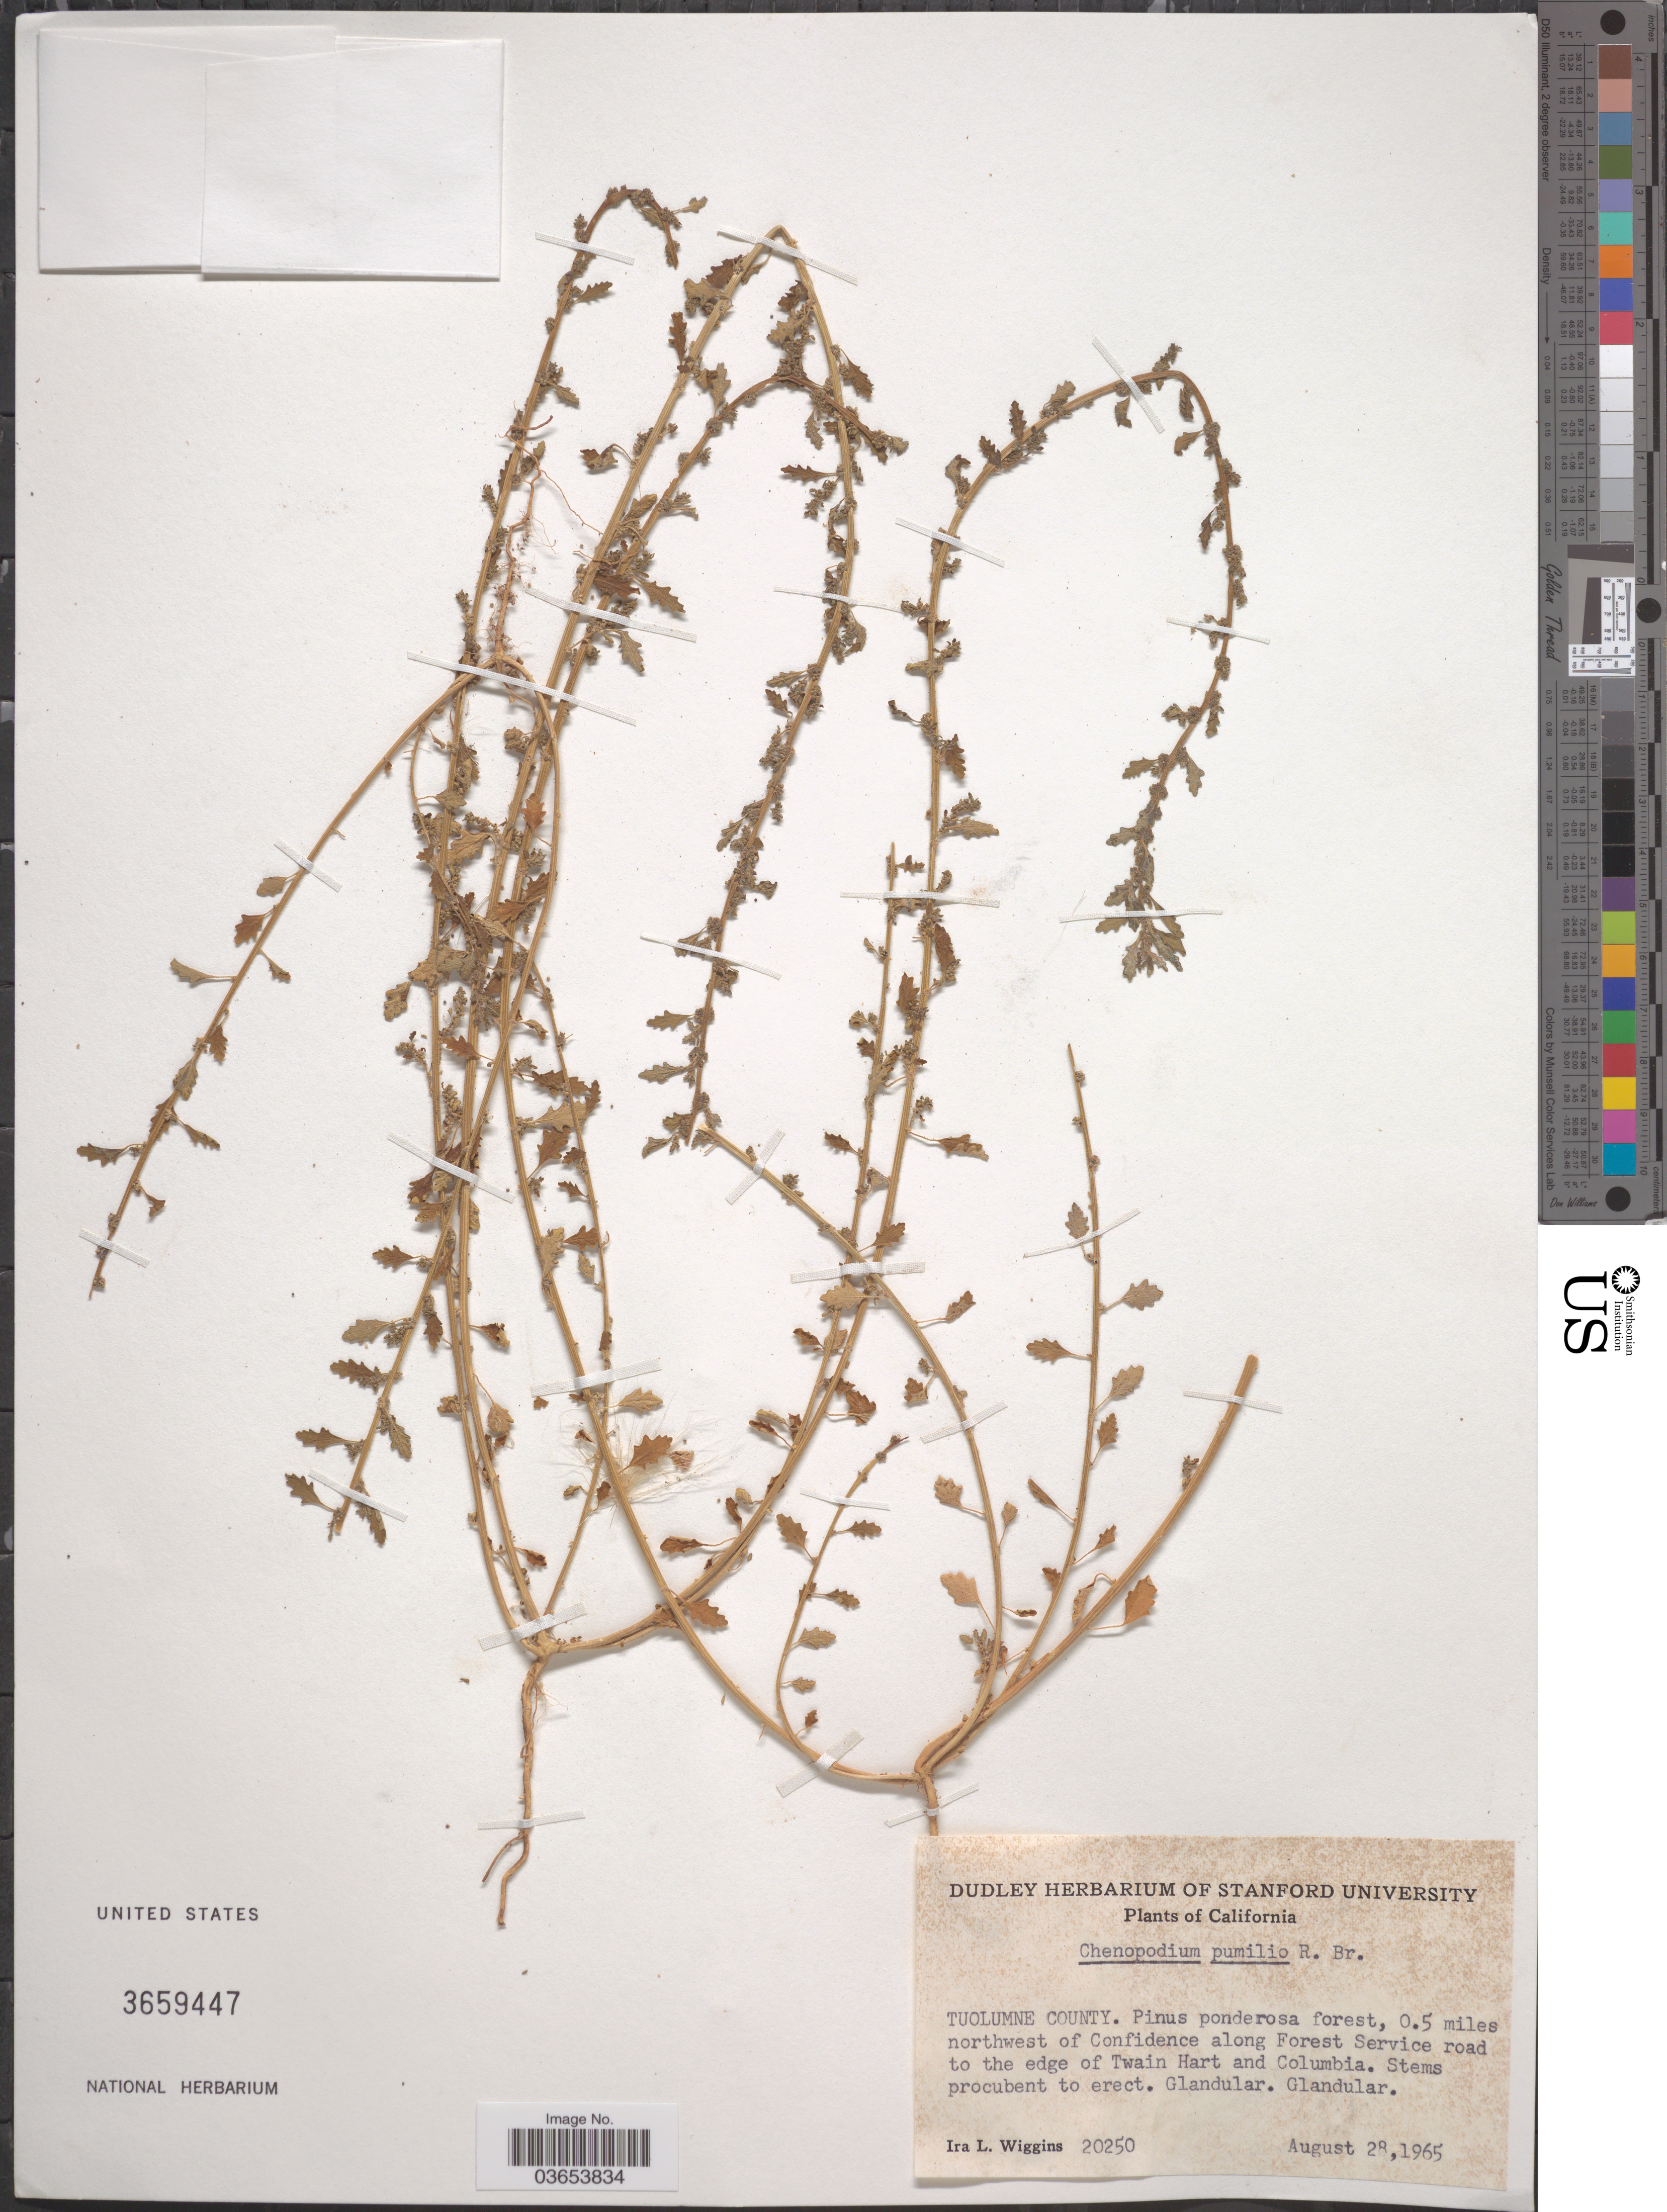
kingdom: Plantae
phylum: Tracheophyta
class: Magnoliopsida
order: Caryophyllales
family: Amaranthaceae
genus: Chenopodium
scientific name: Chenopodium pumilio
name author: R. Br.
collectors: I. L. Wiggins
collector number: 20250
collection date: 1965-08-28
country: United States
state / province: California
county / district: Tuolumne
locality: Tuolumne County. 0.5 miles northwest of Confidence along Forest Service road to the edge of Twain Hart and Columbia.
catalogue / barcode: US 3659447